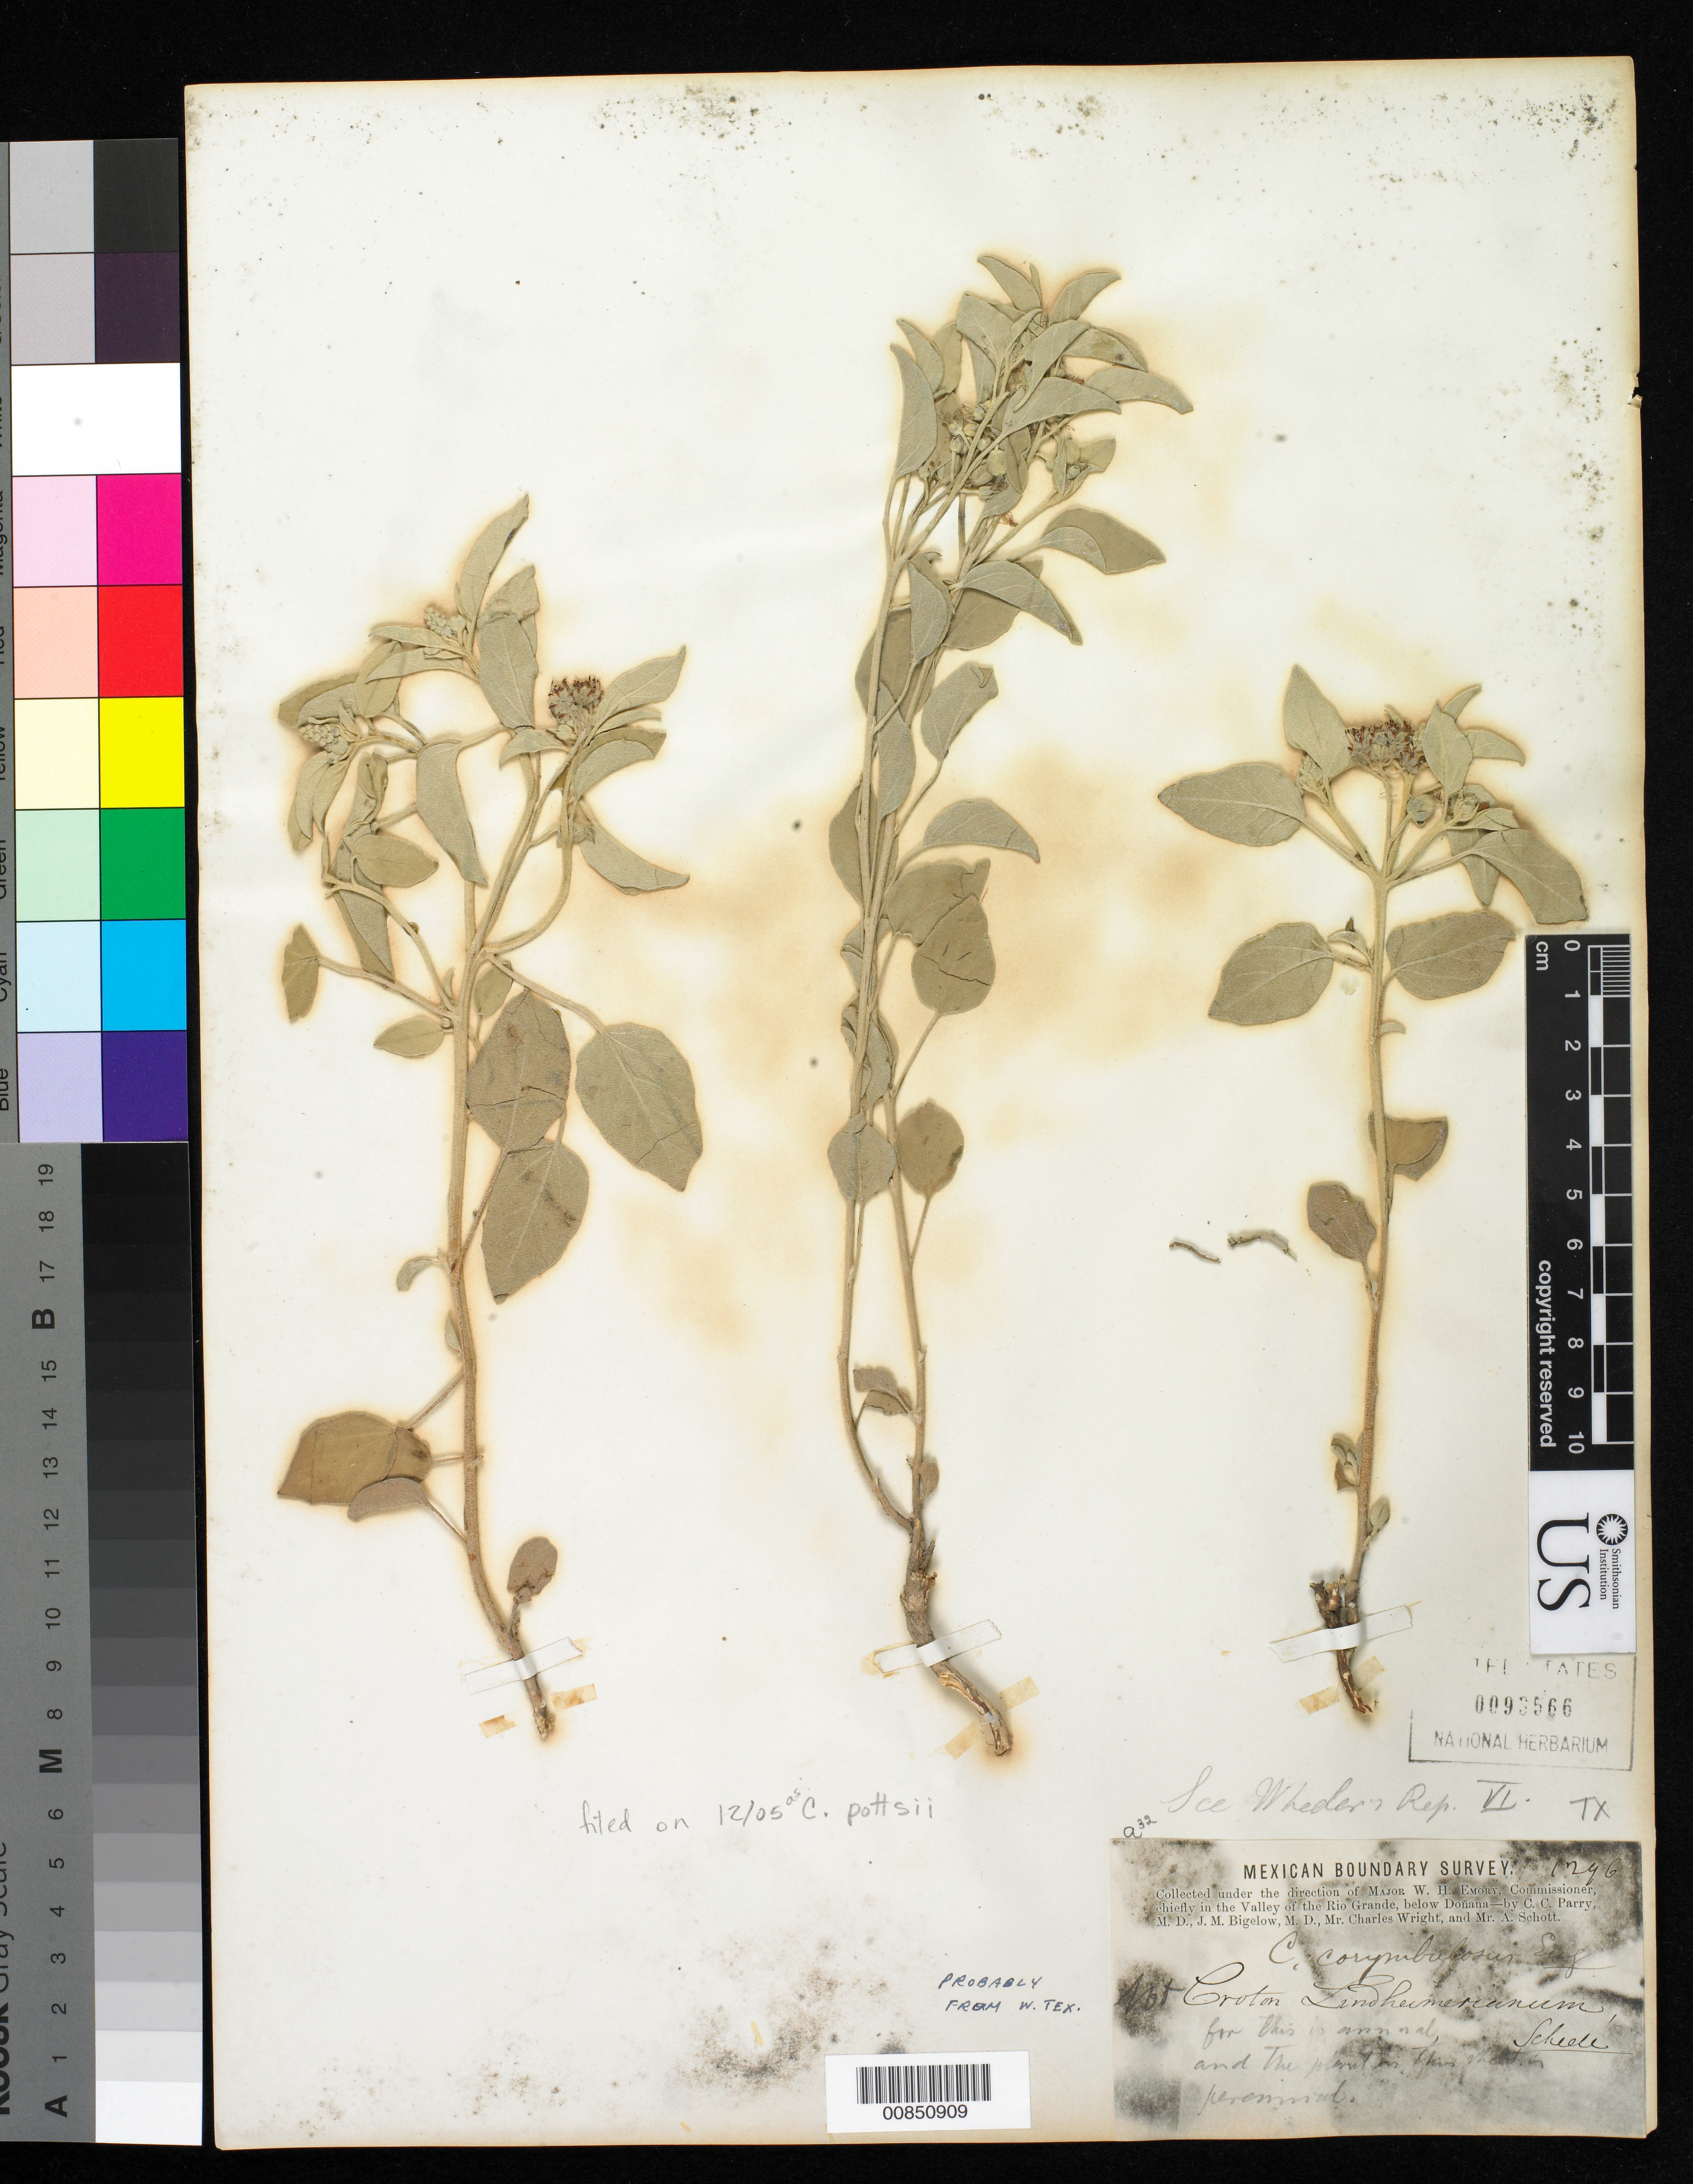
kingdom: Plantae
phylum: Tracheophyta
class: Magnoliopsida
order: Malpighiales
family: Euphorbiaceae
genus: Croton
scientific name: Croton pottsii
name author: (Klotzsch) Müll. Arg.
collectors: C. C. Parry, J. M. Bigelow, C. Wright & A. C. V. Schott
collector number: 1296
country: United States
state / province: Texas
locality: Valley of the Rio Grande, below Doñana.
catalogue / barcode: US 93566